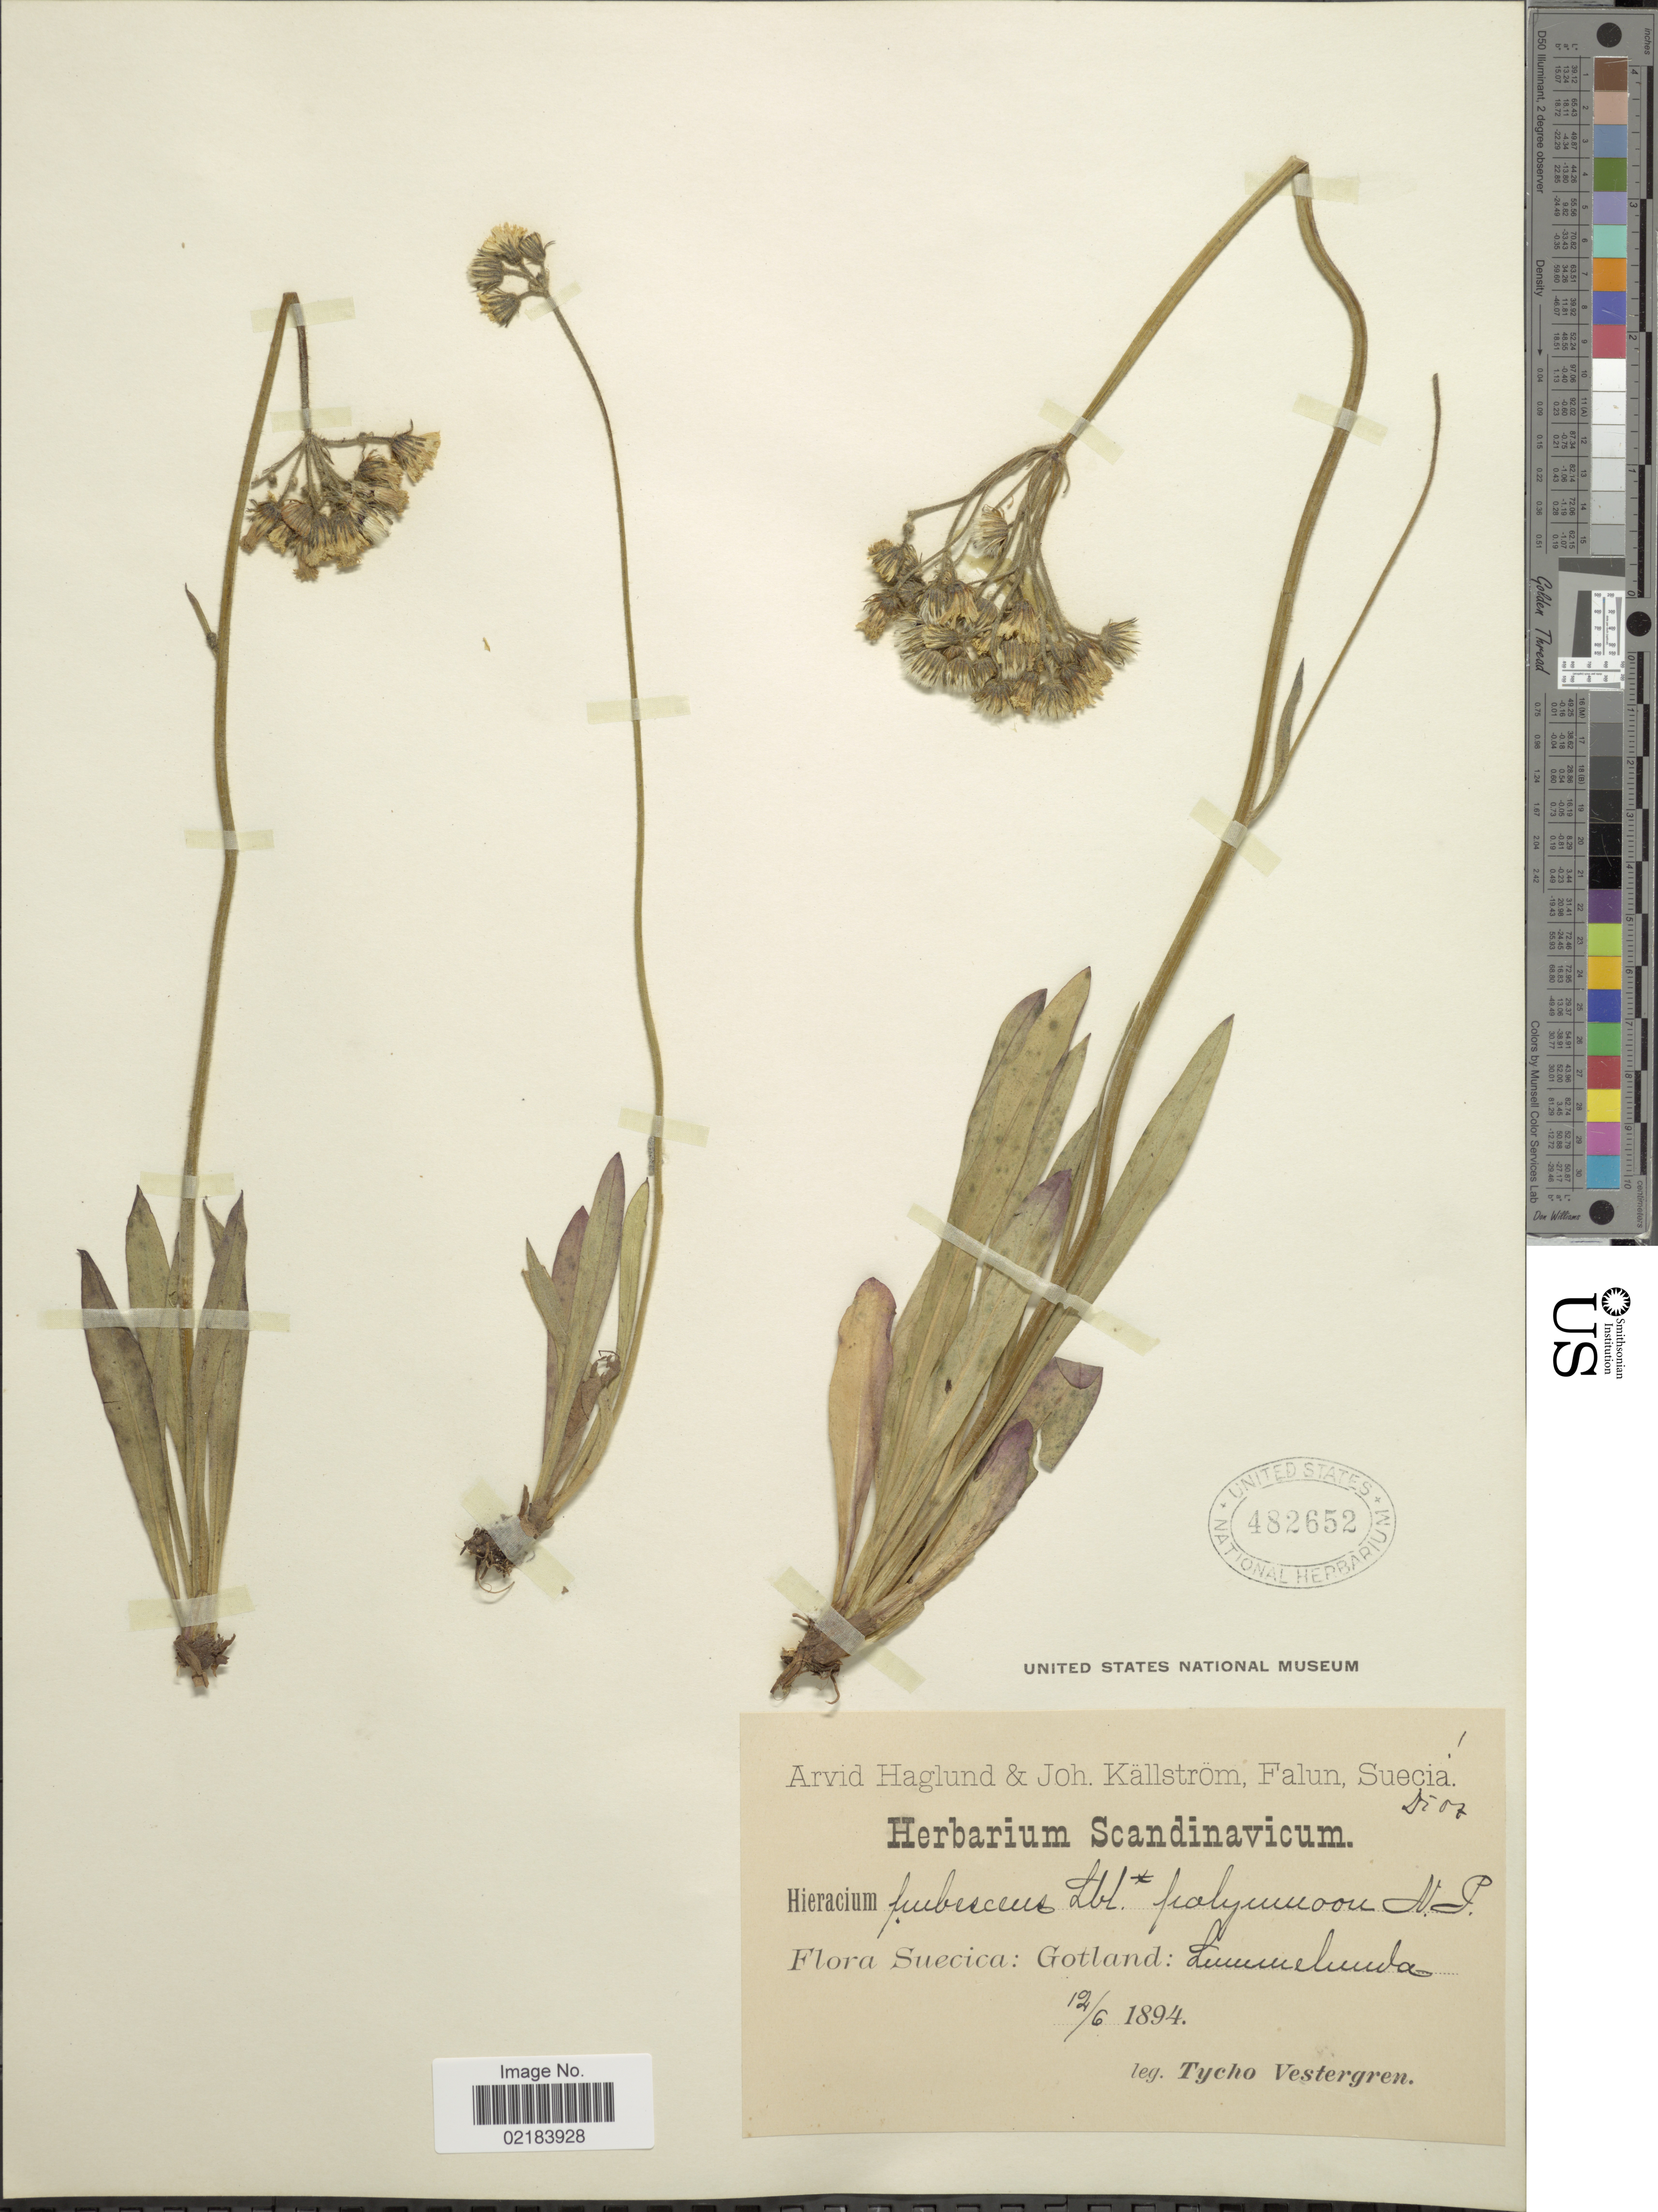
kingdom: Plantae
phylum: Tracheophyta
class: Magnoliopsida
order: Asterales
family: Asteraceae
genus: Hieracium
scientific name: Hieracium pubescens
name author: (Fr.) Hellstr.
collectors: T. Vestergren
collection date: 1894-06-12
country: Sweden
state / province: Gotland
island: Gotland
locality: Suecica, Gotland: Lummelunda.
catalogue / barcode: US 482652